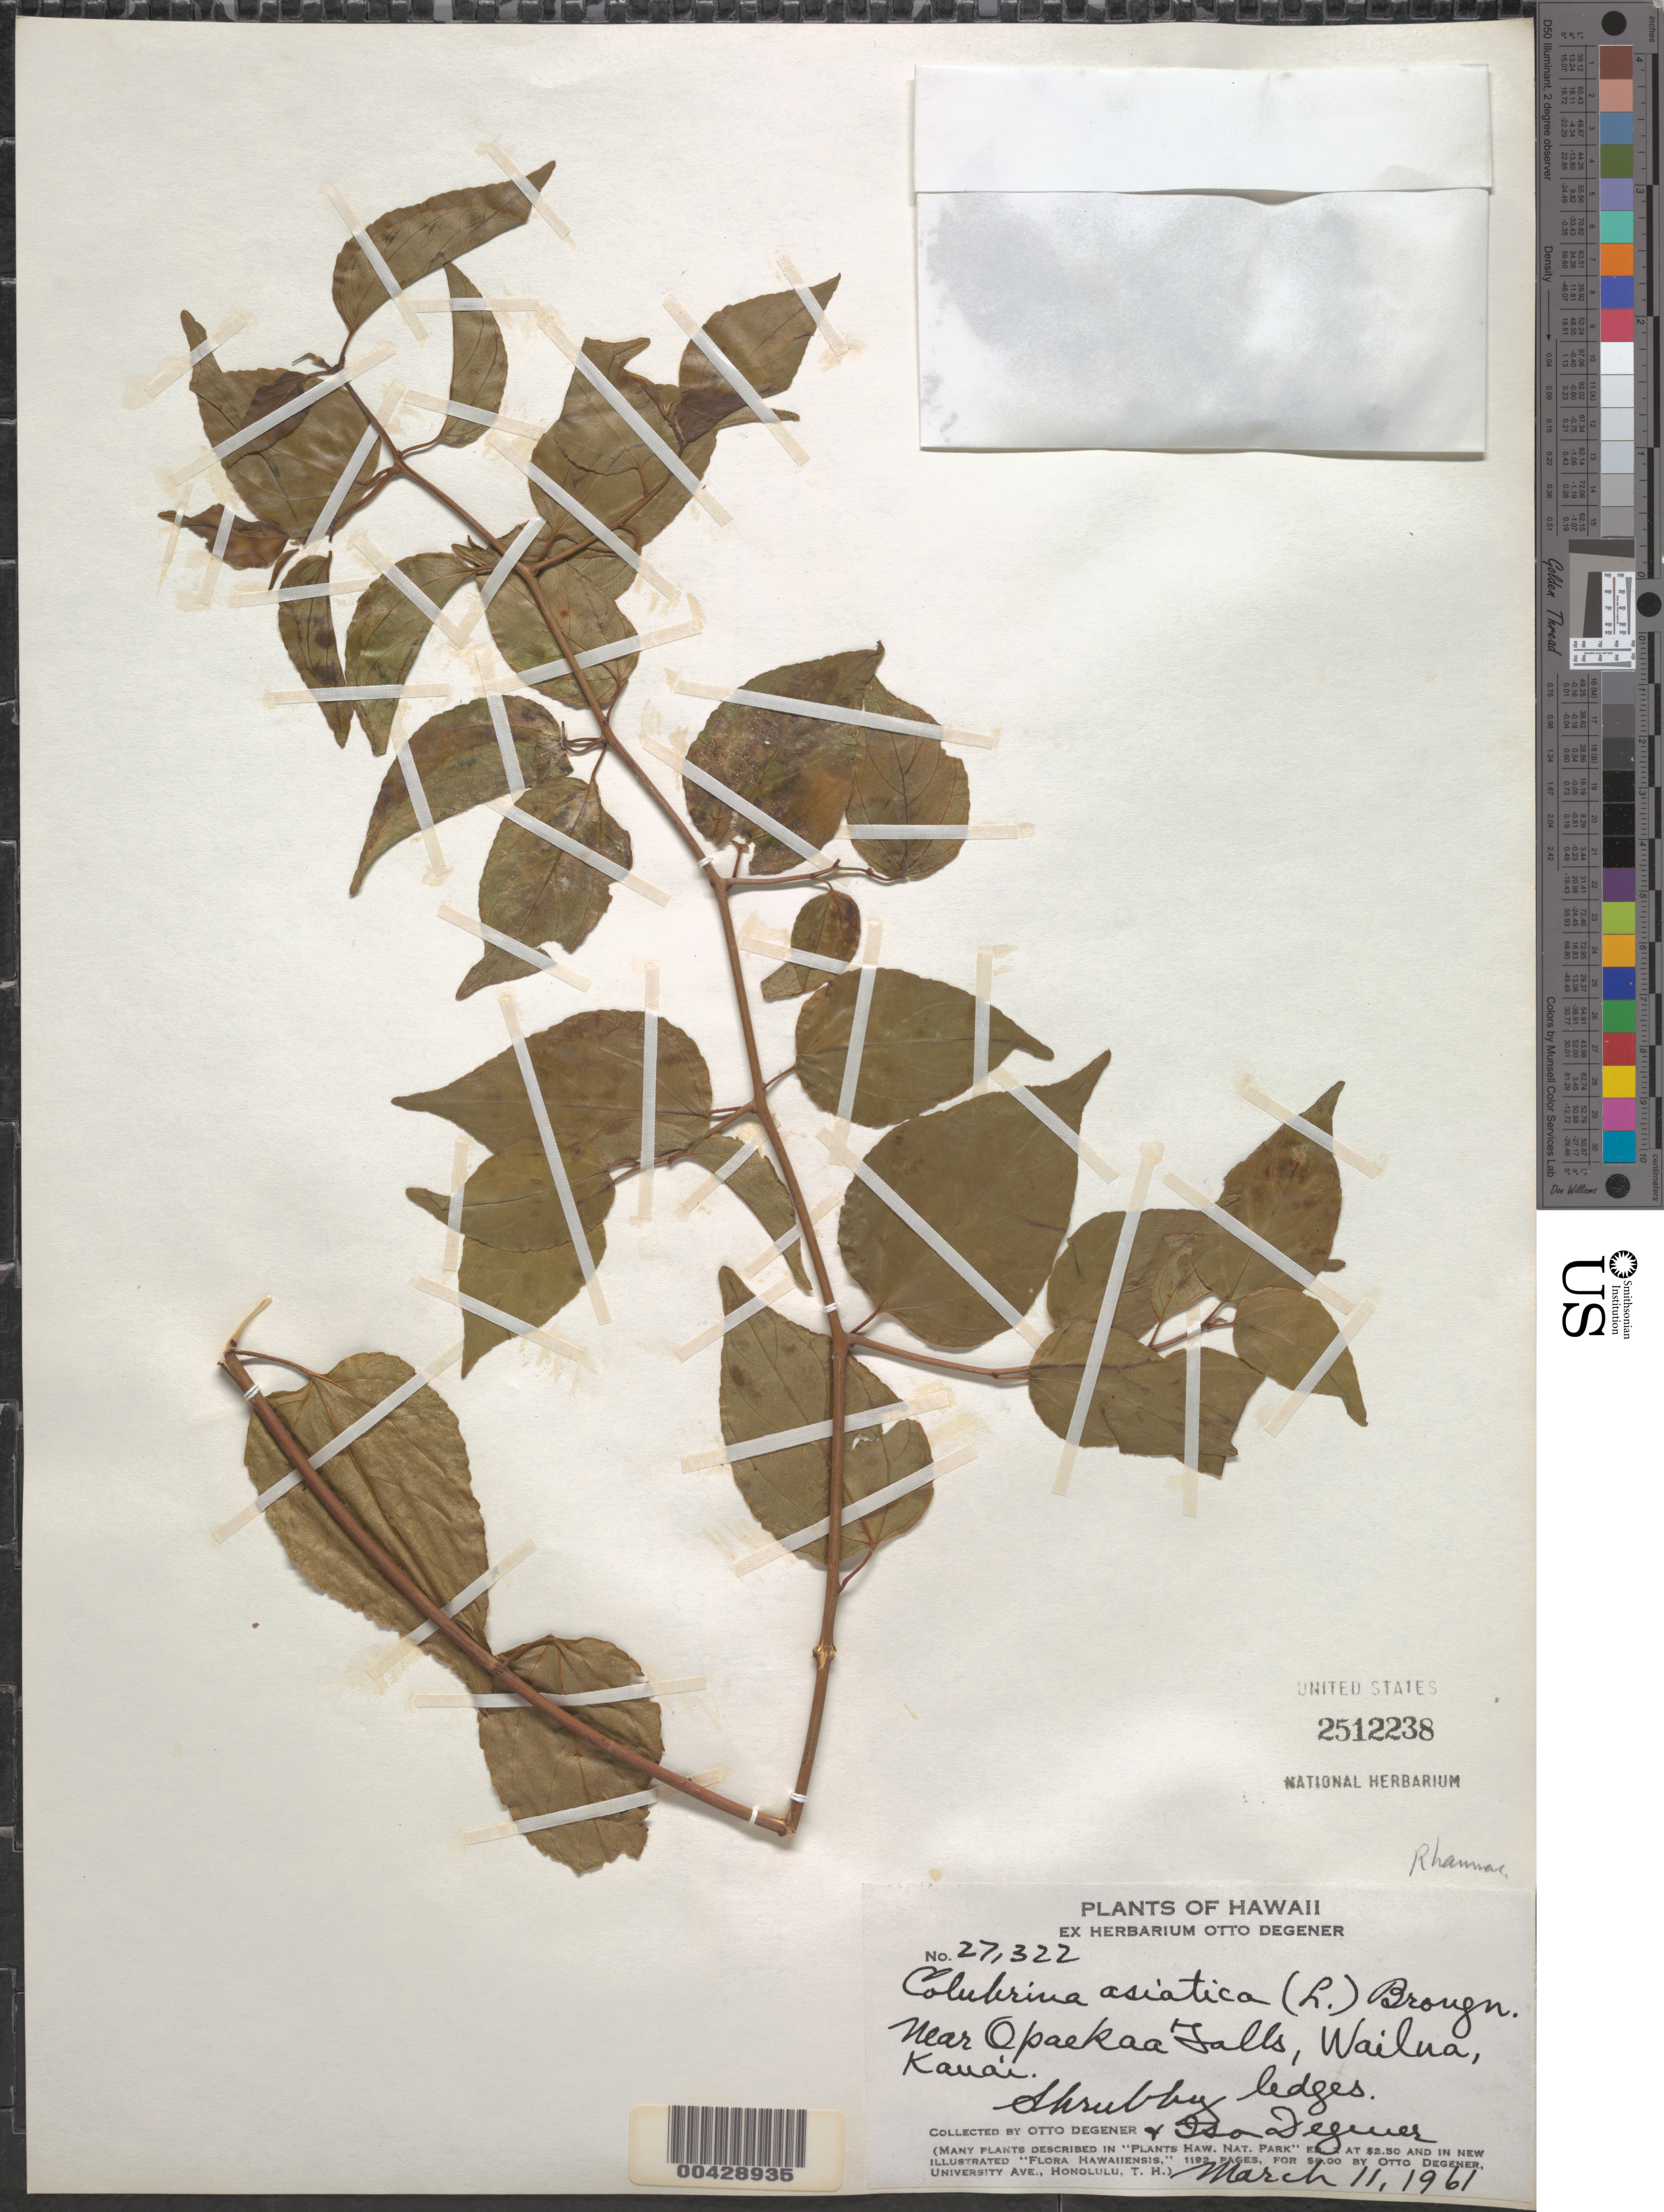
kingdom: Plantae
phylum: Tracheophyta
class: Magnoliopsida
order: Rosales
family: Rhamnaceae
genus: Colubrina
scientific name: Colubrina asiatica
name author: (L.) Brongn.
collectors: O. Degener & I. Degener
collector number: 27322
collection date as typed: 11 Mar 1961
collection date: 1961-03-11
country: United States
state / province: Hawaii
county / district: Kauai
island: Kaua'i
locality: Near Opaekaa Falls, Wailua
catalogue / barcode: US 2512238